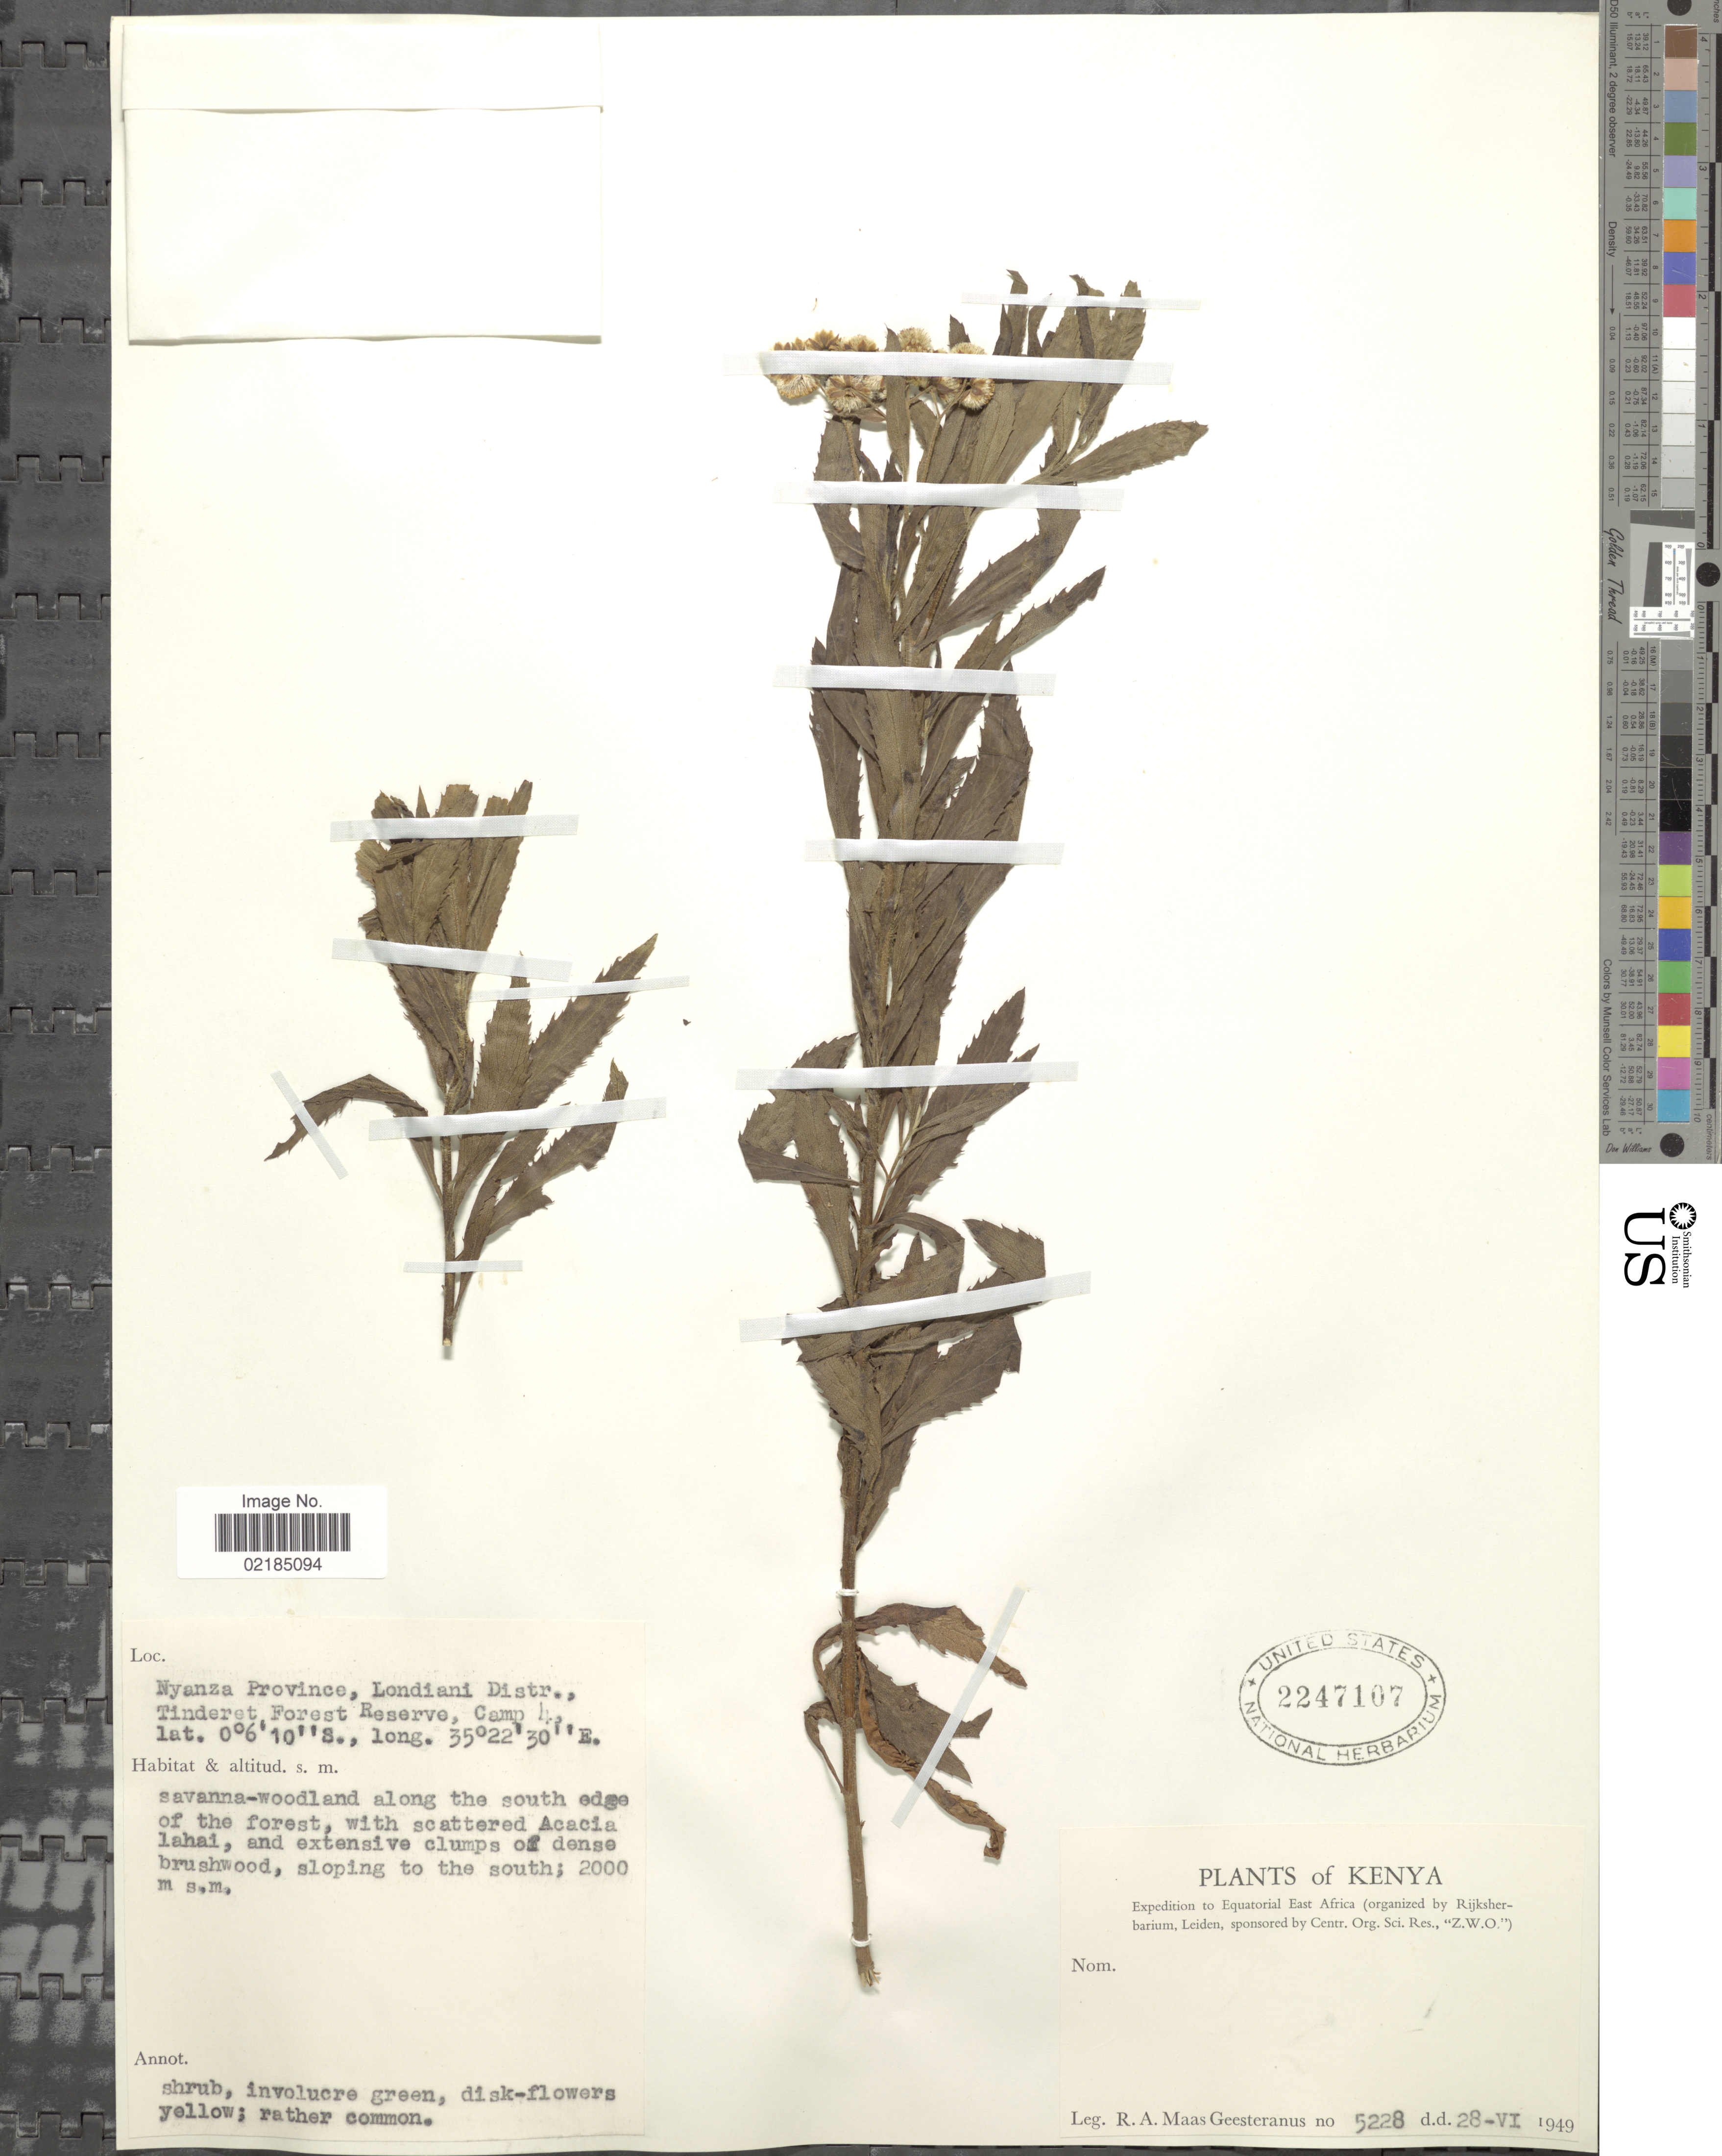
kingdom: Plantae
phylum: Tracheophyta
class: Magnoliopsida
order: Asterales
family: Asteraceae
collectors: R. A. Maas Geesteranus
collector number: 5228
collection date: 1949-06-28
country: Kenya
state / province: Kericho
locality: Nyanza Province, Londiani Distr., Tinderet Forest Reserve, Camp 4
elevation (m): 2000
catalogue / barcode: US 2247107